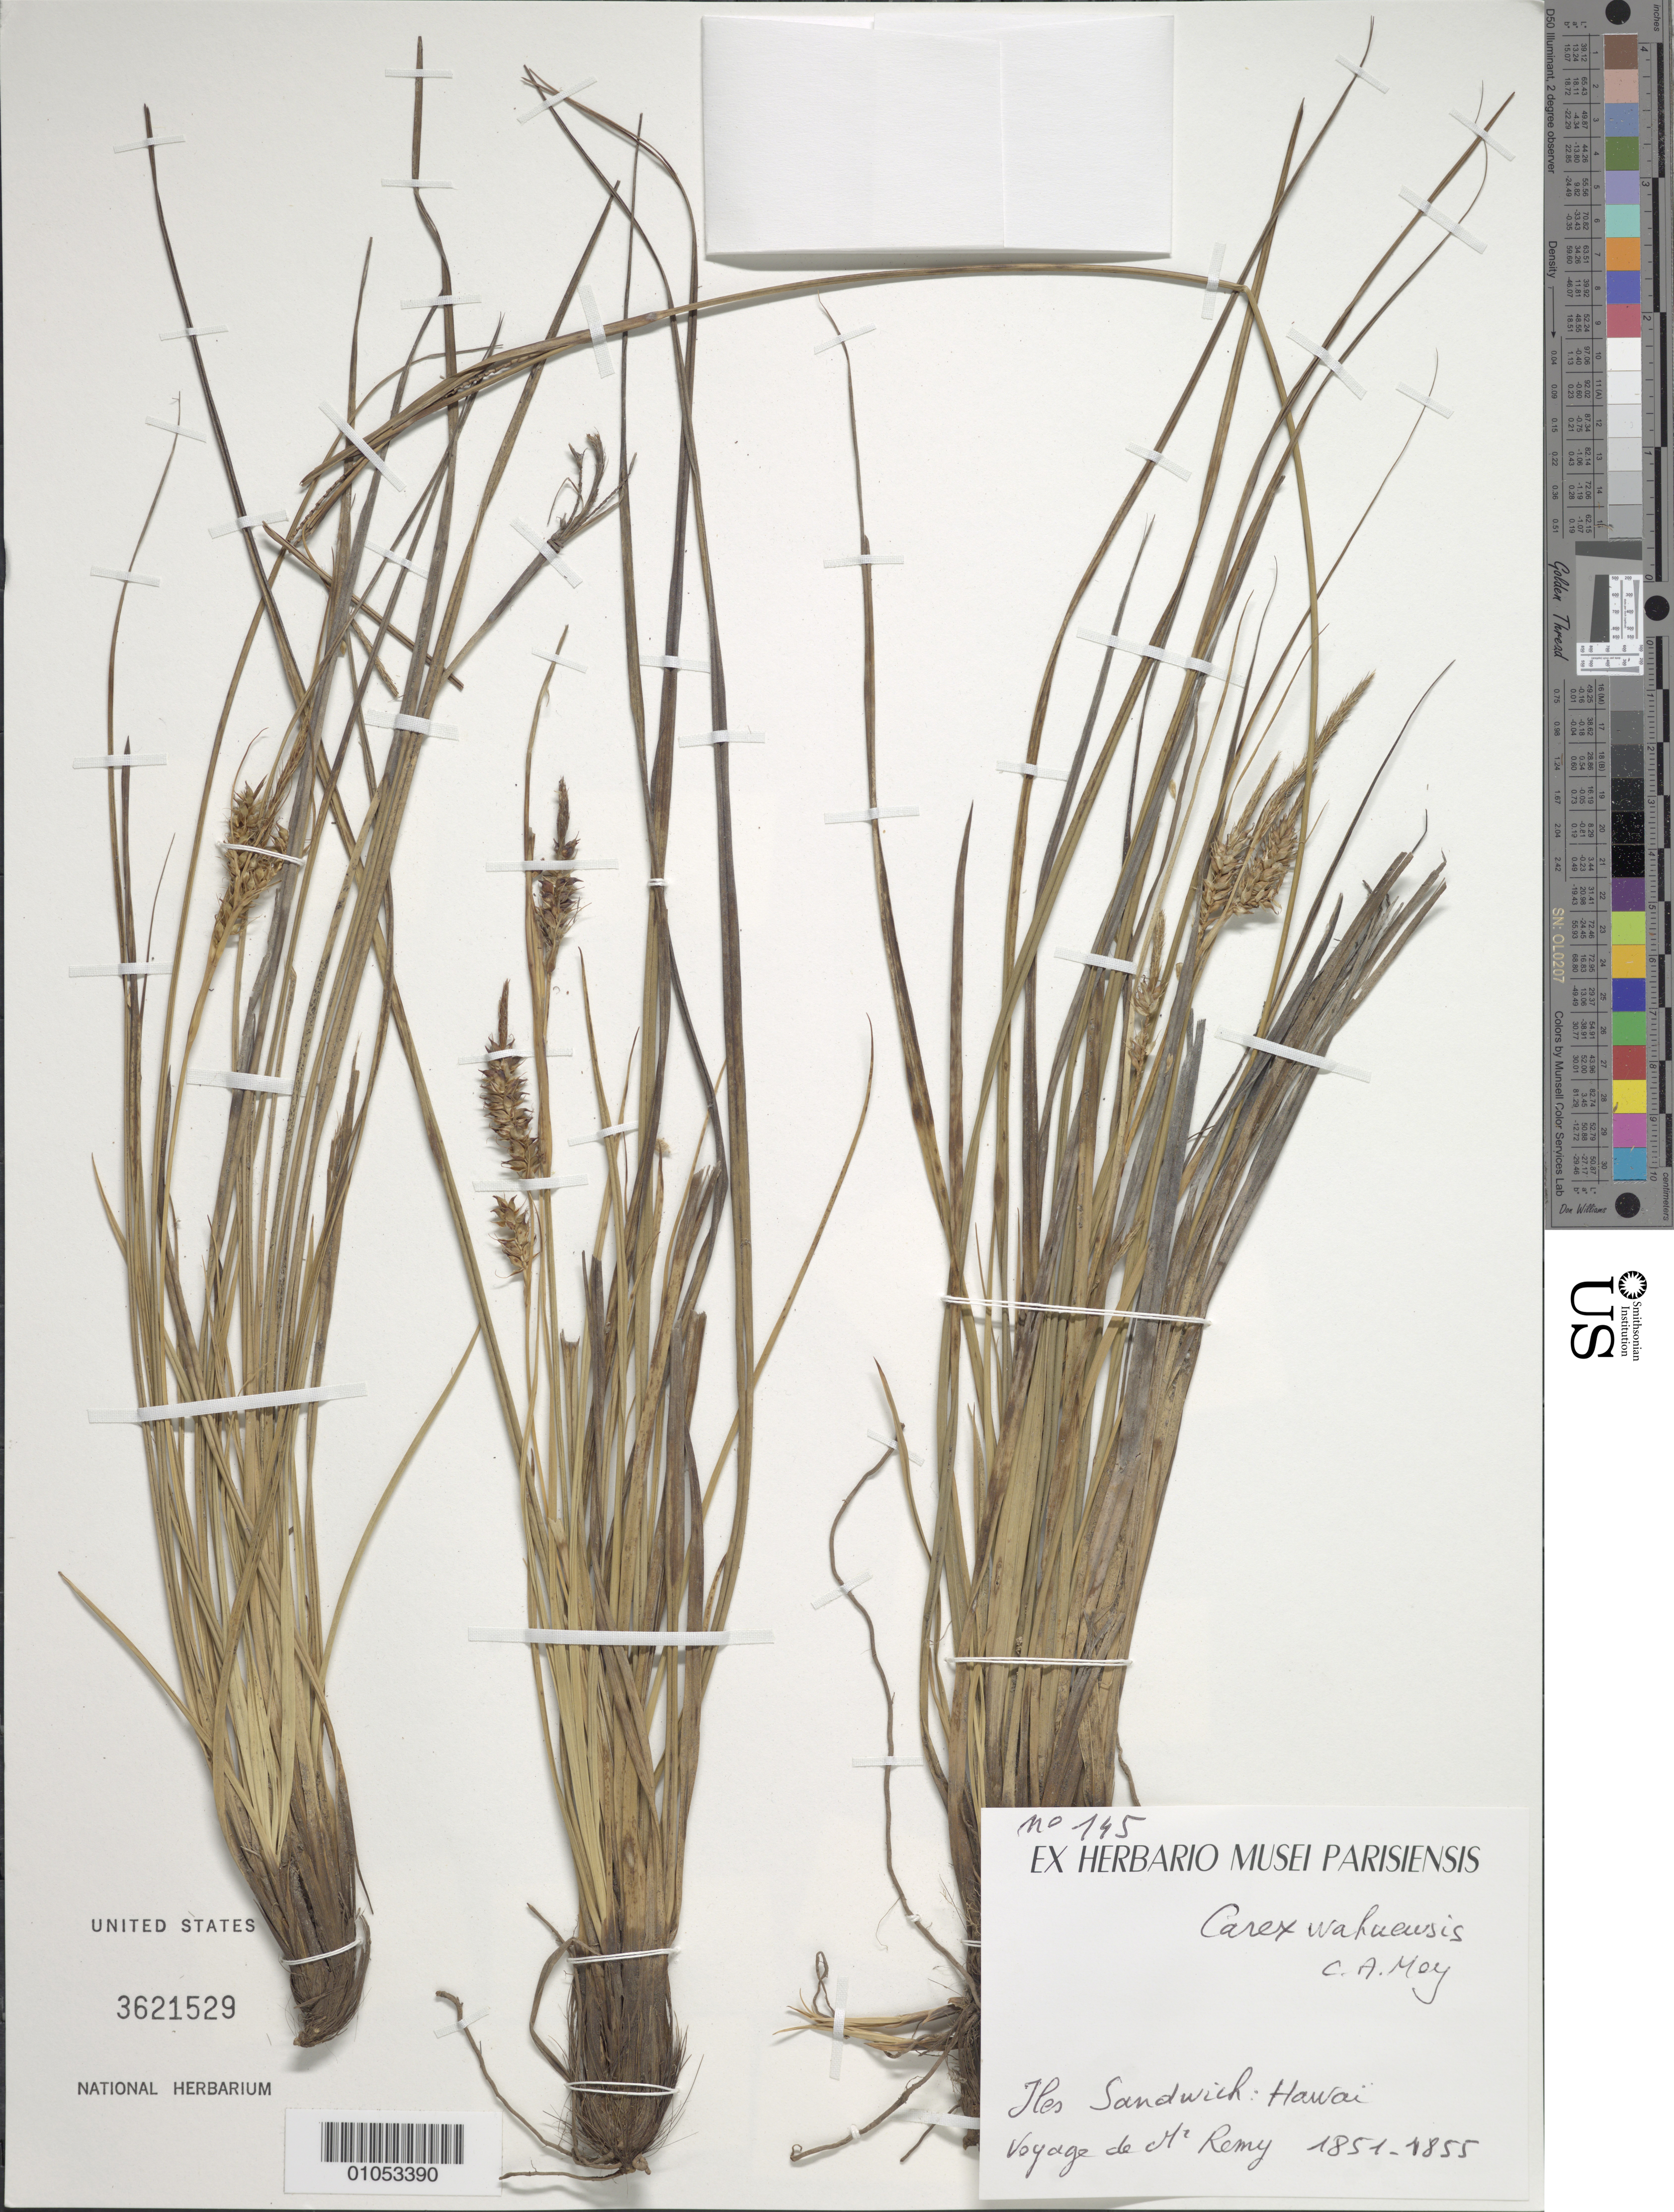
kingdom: Plantae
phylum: Tracheophyta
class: Liliopsida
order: Poales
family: Cyperaceae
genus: Carex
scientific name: Carex wahuensis subsp. wahuensis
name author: C.A. Mey.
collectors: J. Rémy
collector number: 145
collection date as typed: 1851 to --- 1855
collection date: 1851/1855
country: United States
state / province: Hawaii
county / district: Hawaii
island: Hawaii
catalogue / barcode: US 3621529